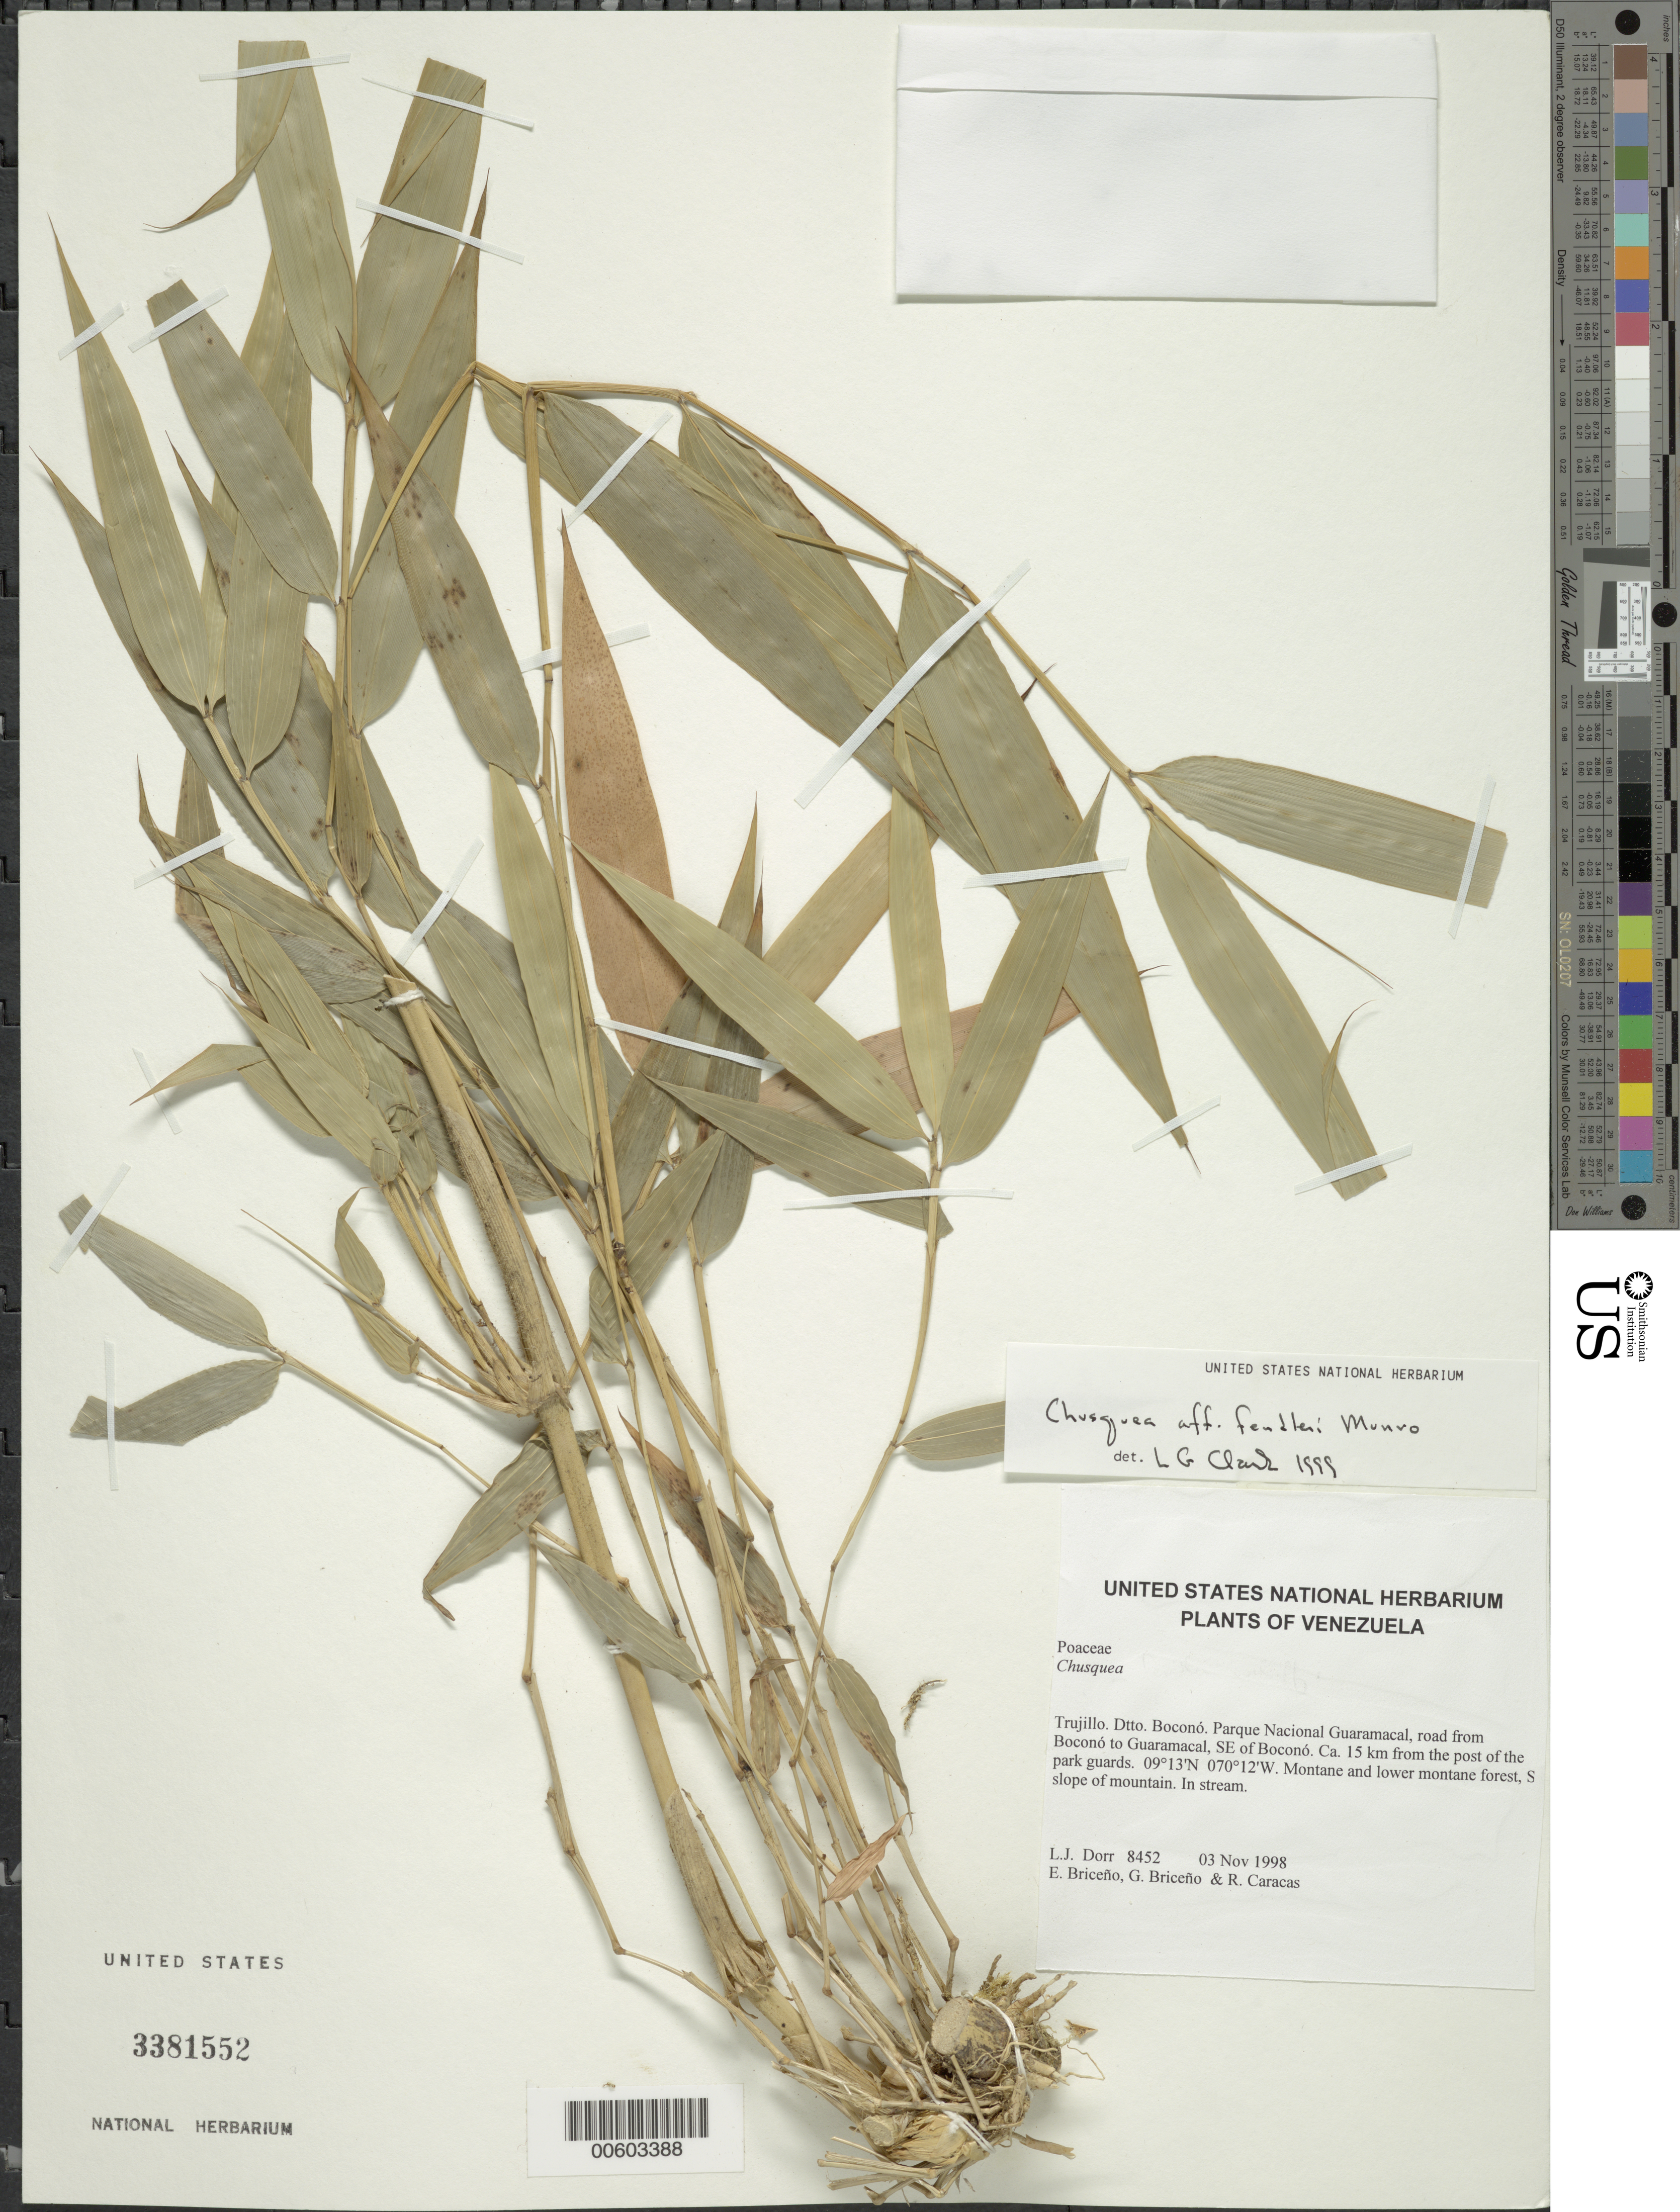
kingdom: Plantae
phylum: Tracheophyta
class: Liliopsida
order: Poales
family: Poaceae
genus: Chusquea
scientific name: Chusquea fendleri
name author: Munro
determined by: Clark, Lynn G., (ISC), Iowa State University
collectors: L. J. Dorr, E. Briceño, G. Briceño & R. Caracas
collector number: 8452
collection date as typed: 03 Nov 1998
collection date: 1998-11-03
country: Venezuela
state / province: Trujillo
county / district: Boconó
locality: Parque Nacional Guaramacal, road from Boconó to Guaramacal, SE of Boconó, ca. 15 km from the post of the park guards.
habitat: Montane and lower montane forest, S slope of mountain. In stream.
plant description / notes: F, ISC, K, MO, NY, PORT, US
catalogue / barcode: US 3381552